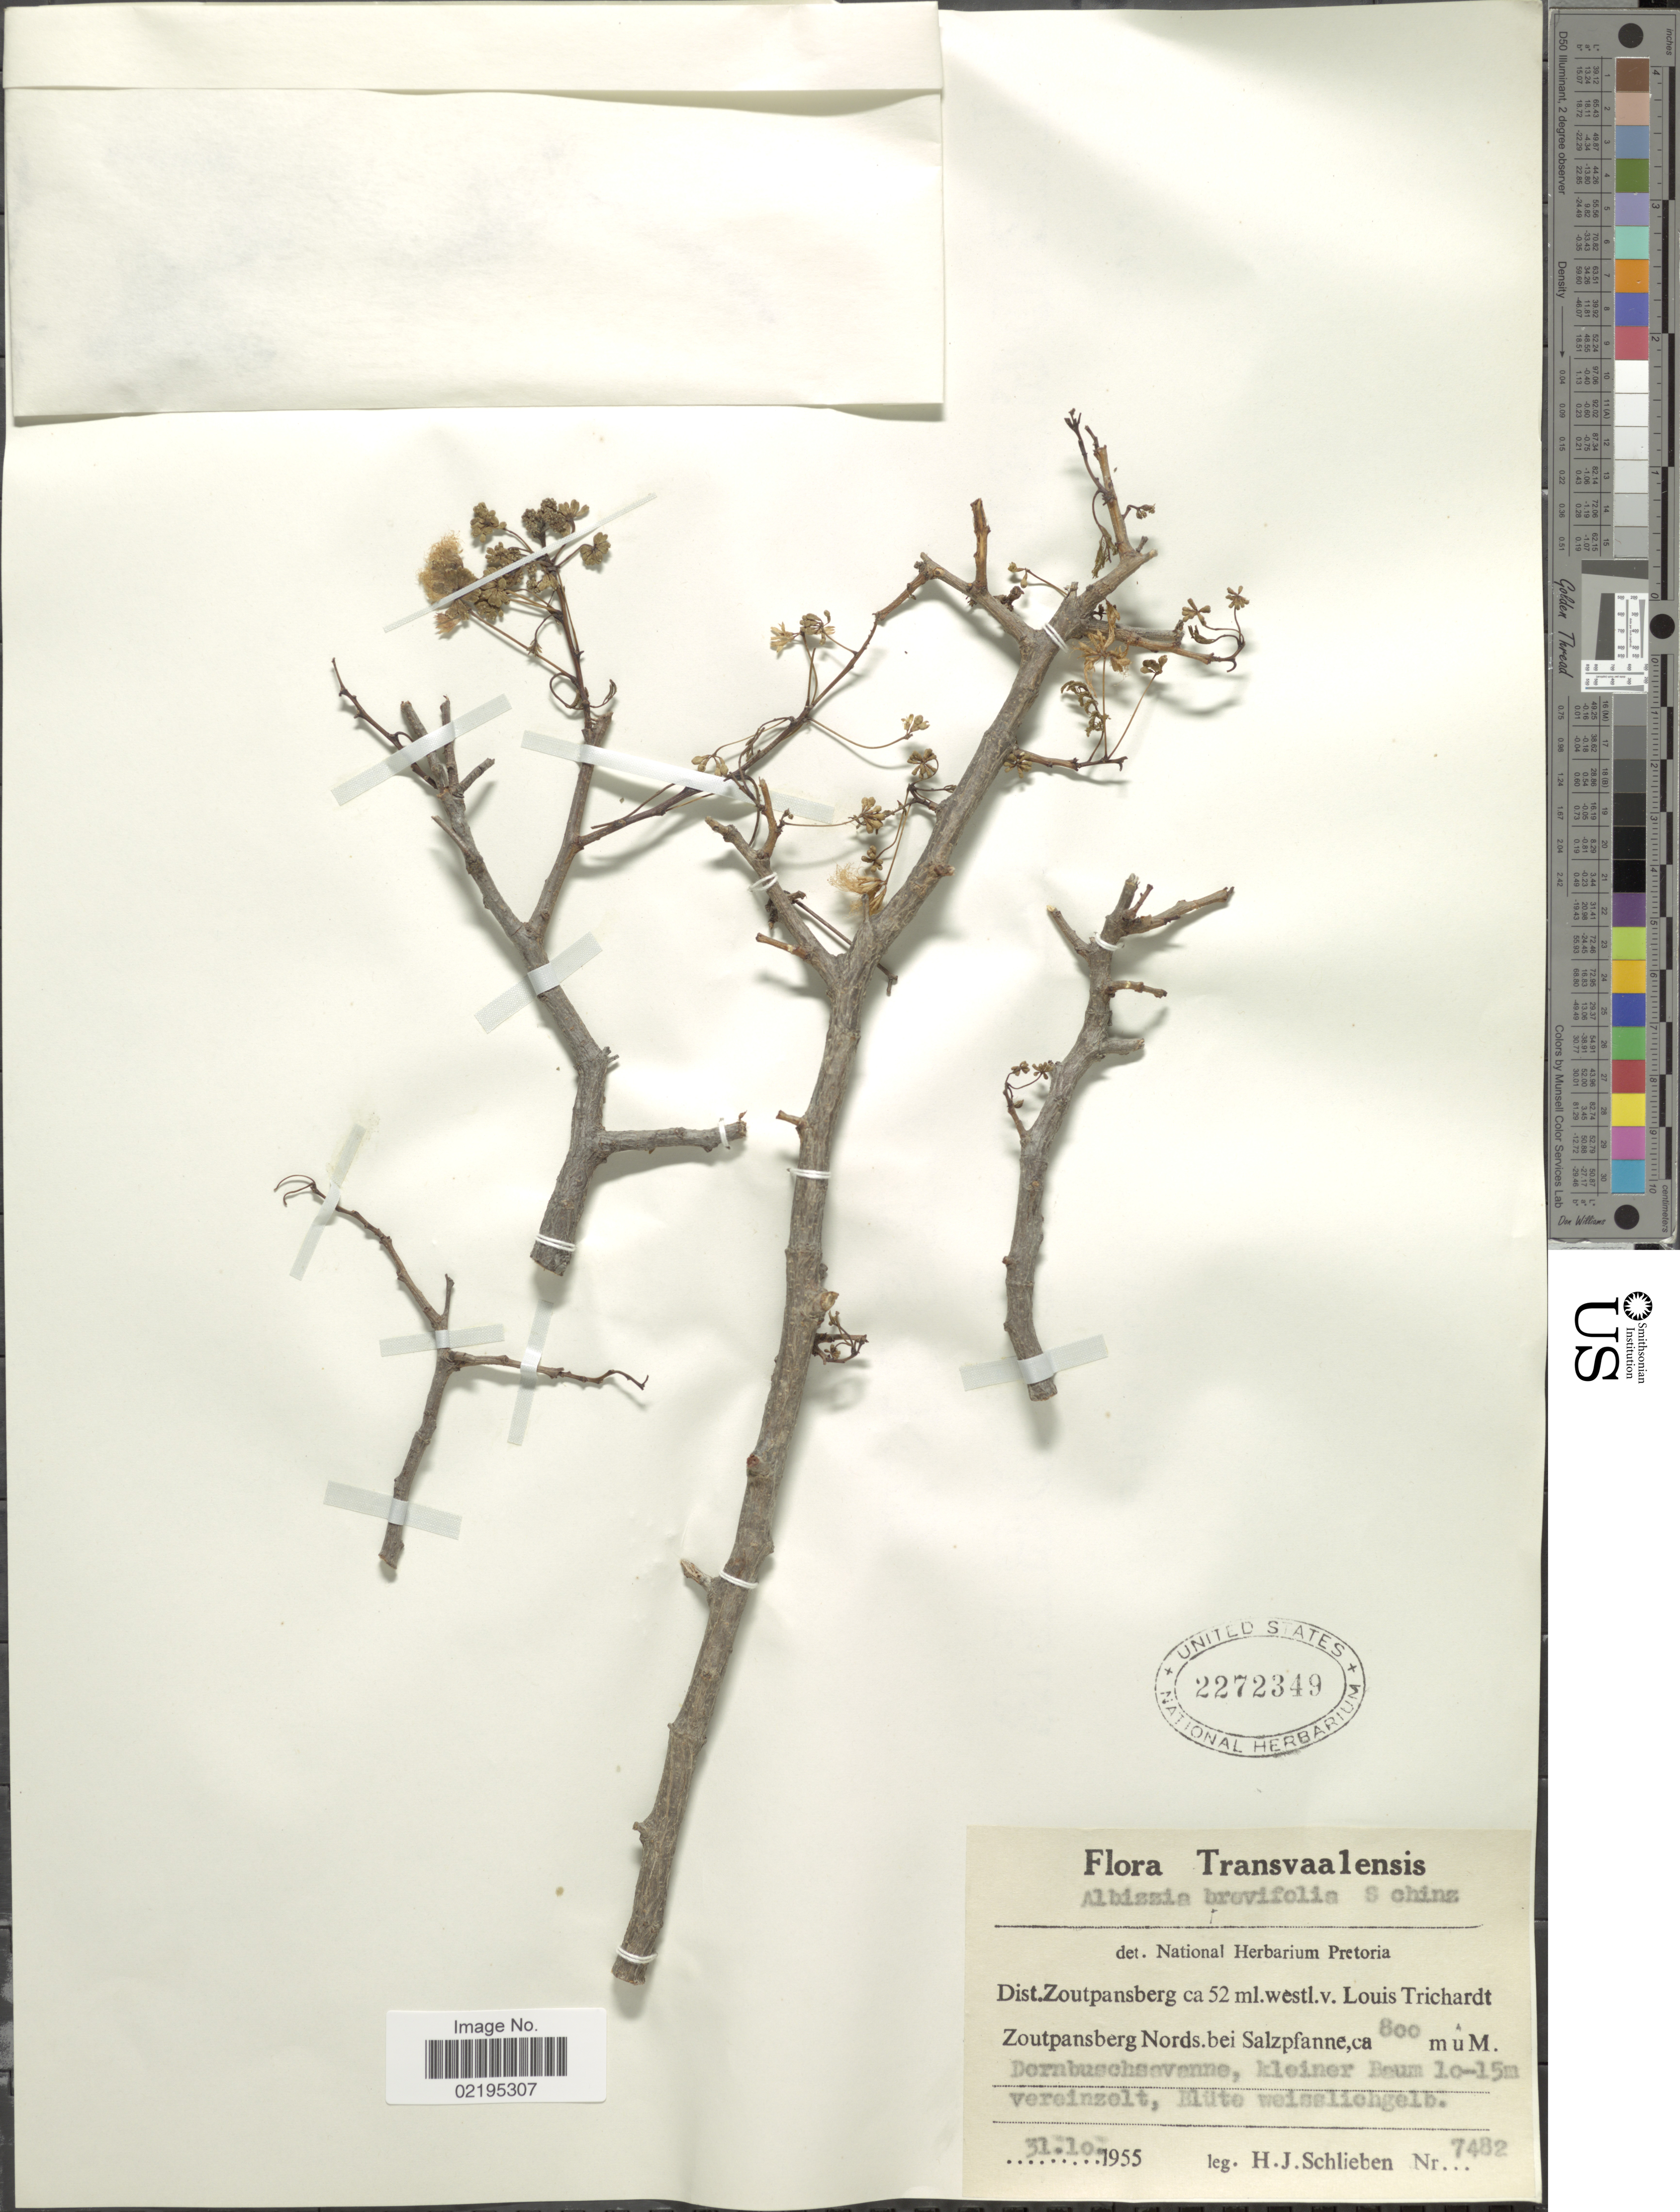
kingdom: Plantae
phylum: Tracheophyta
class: Magnoliopsida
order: Fabales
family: Fabaceae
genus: Albizia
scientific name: Albizia brevifolia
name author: Schinz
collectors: H. J. Schlieben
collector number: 7482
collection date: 1955-10-31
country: South Africa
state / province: Limpopo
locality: Transvaalensis, Dist. Zoutpansberg ca. 52 ml. westl. v. Louis Trichardt Zoutpansberg Nords. bei Salzpfanne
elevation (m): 800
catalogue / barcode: US 2272349